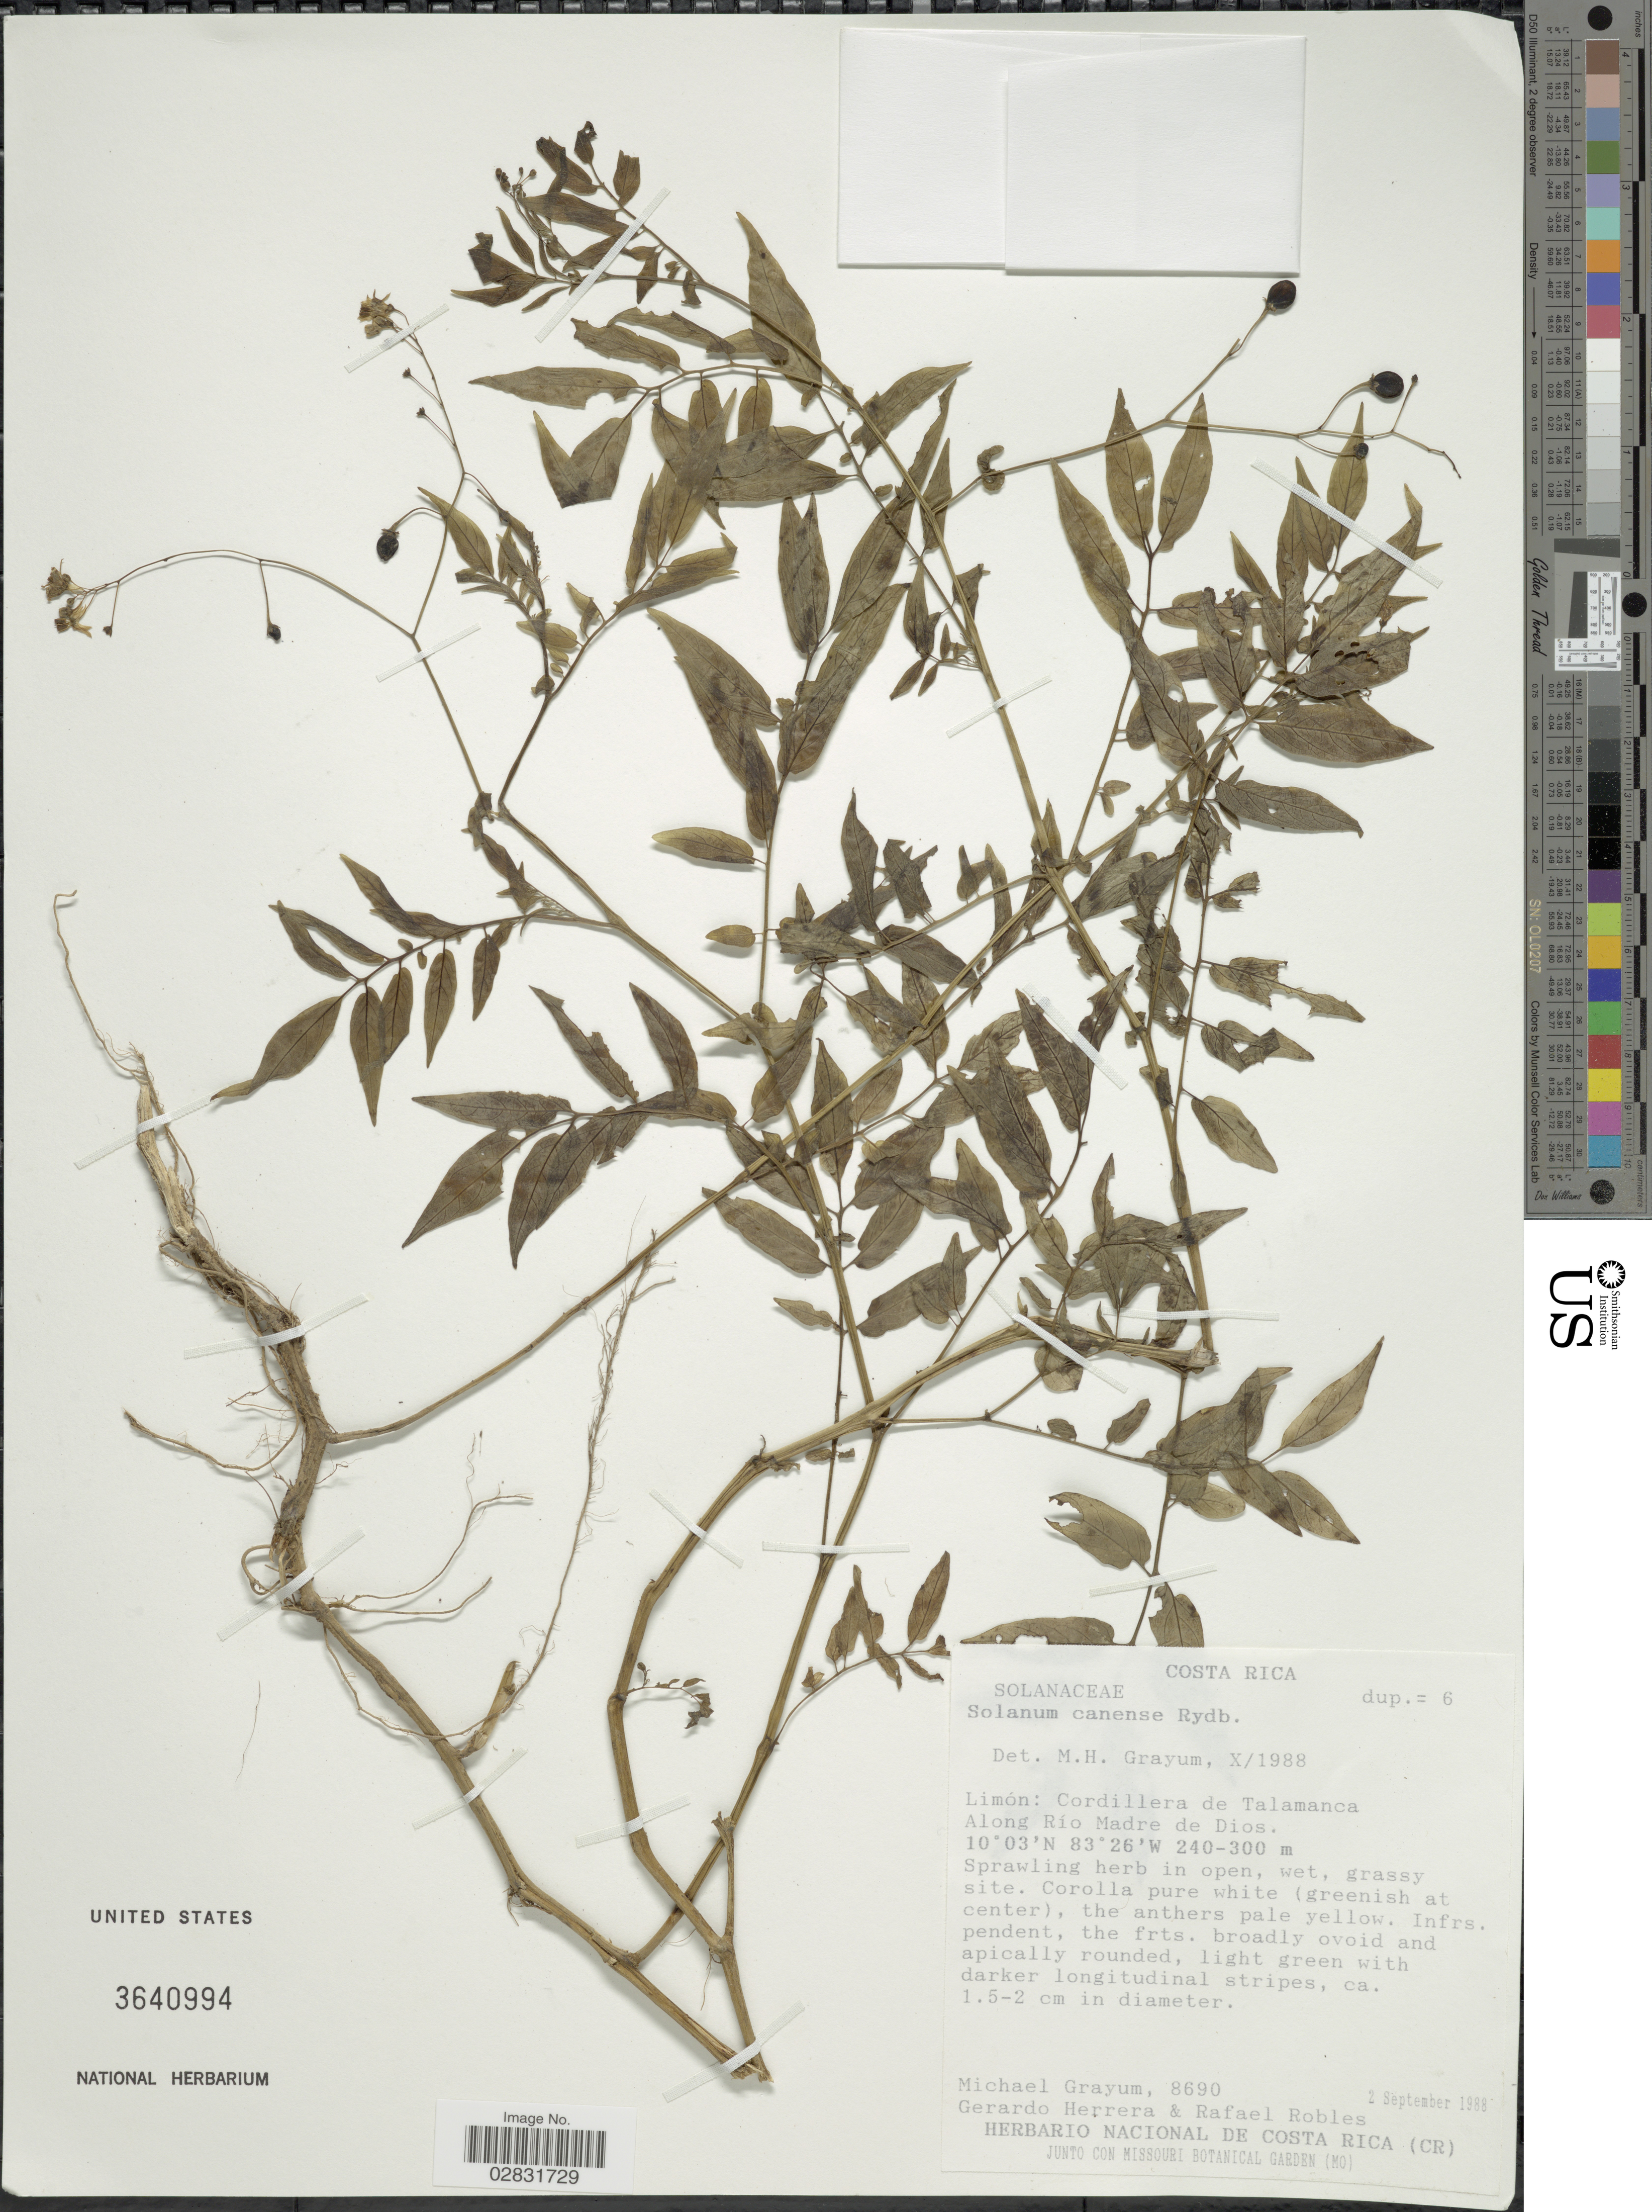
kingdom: Plantae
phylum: Tracheophyta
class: Magnoliopsida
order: Solanales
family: Solanaceae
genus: Solanum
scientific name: Solanum canense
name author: Rydb.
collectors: M. H. Grayum, G. Herrera & R. Robles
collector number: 8690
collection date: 1988-09-02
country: Costa Rica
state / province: Limón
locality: Cordillera de Talamanca. Along Río Madre de Dios.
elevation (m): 240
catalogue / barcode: US 3640994